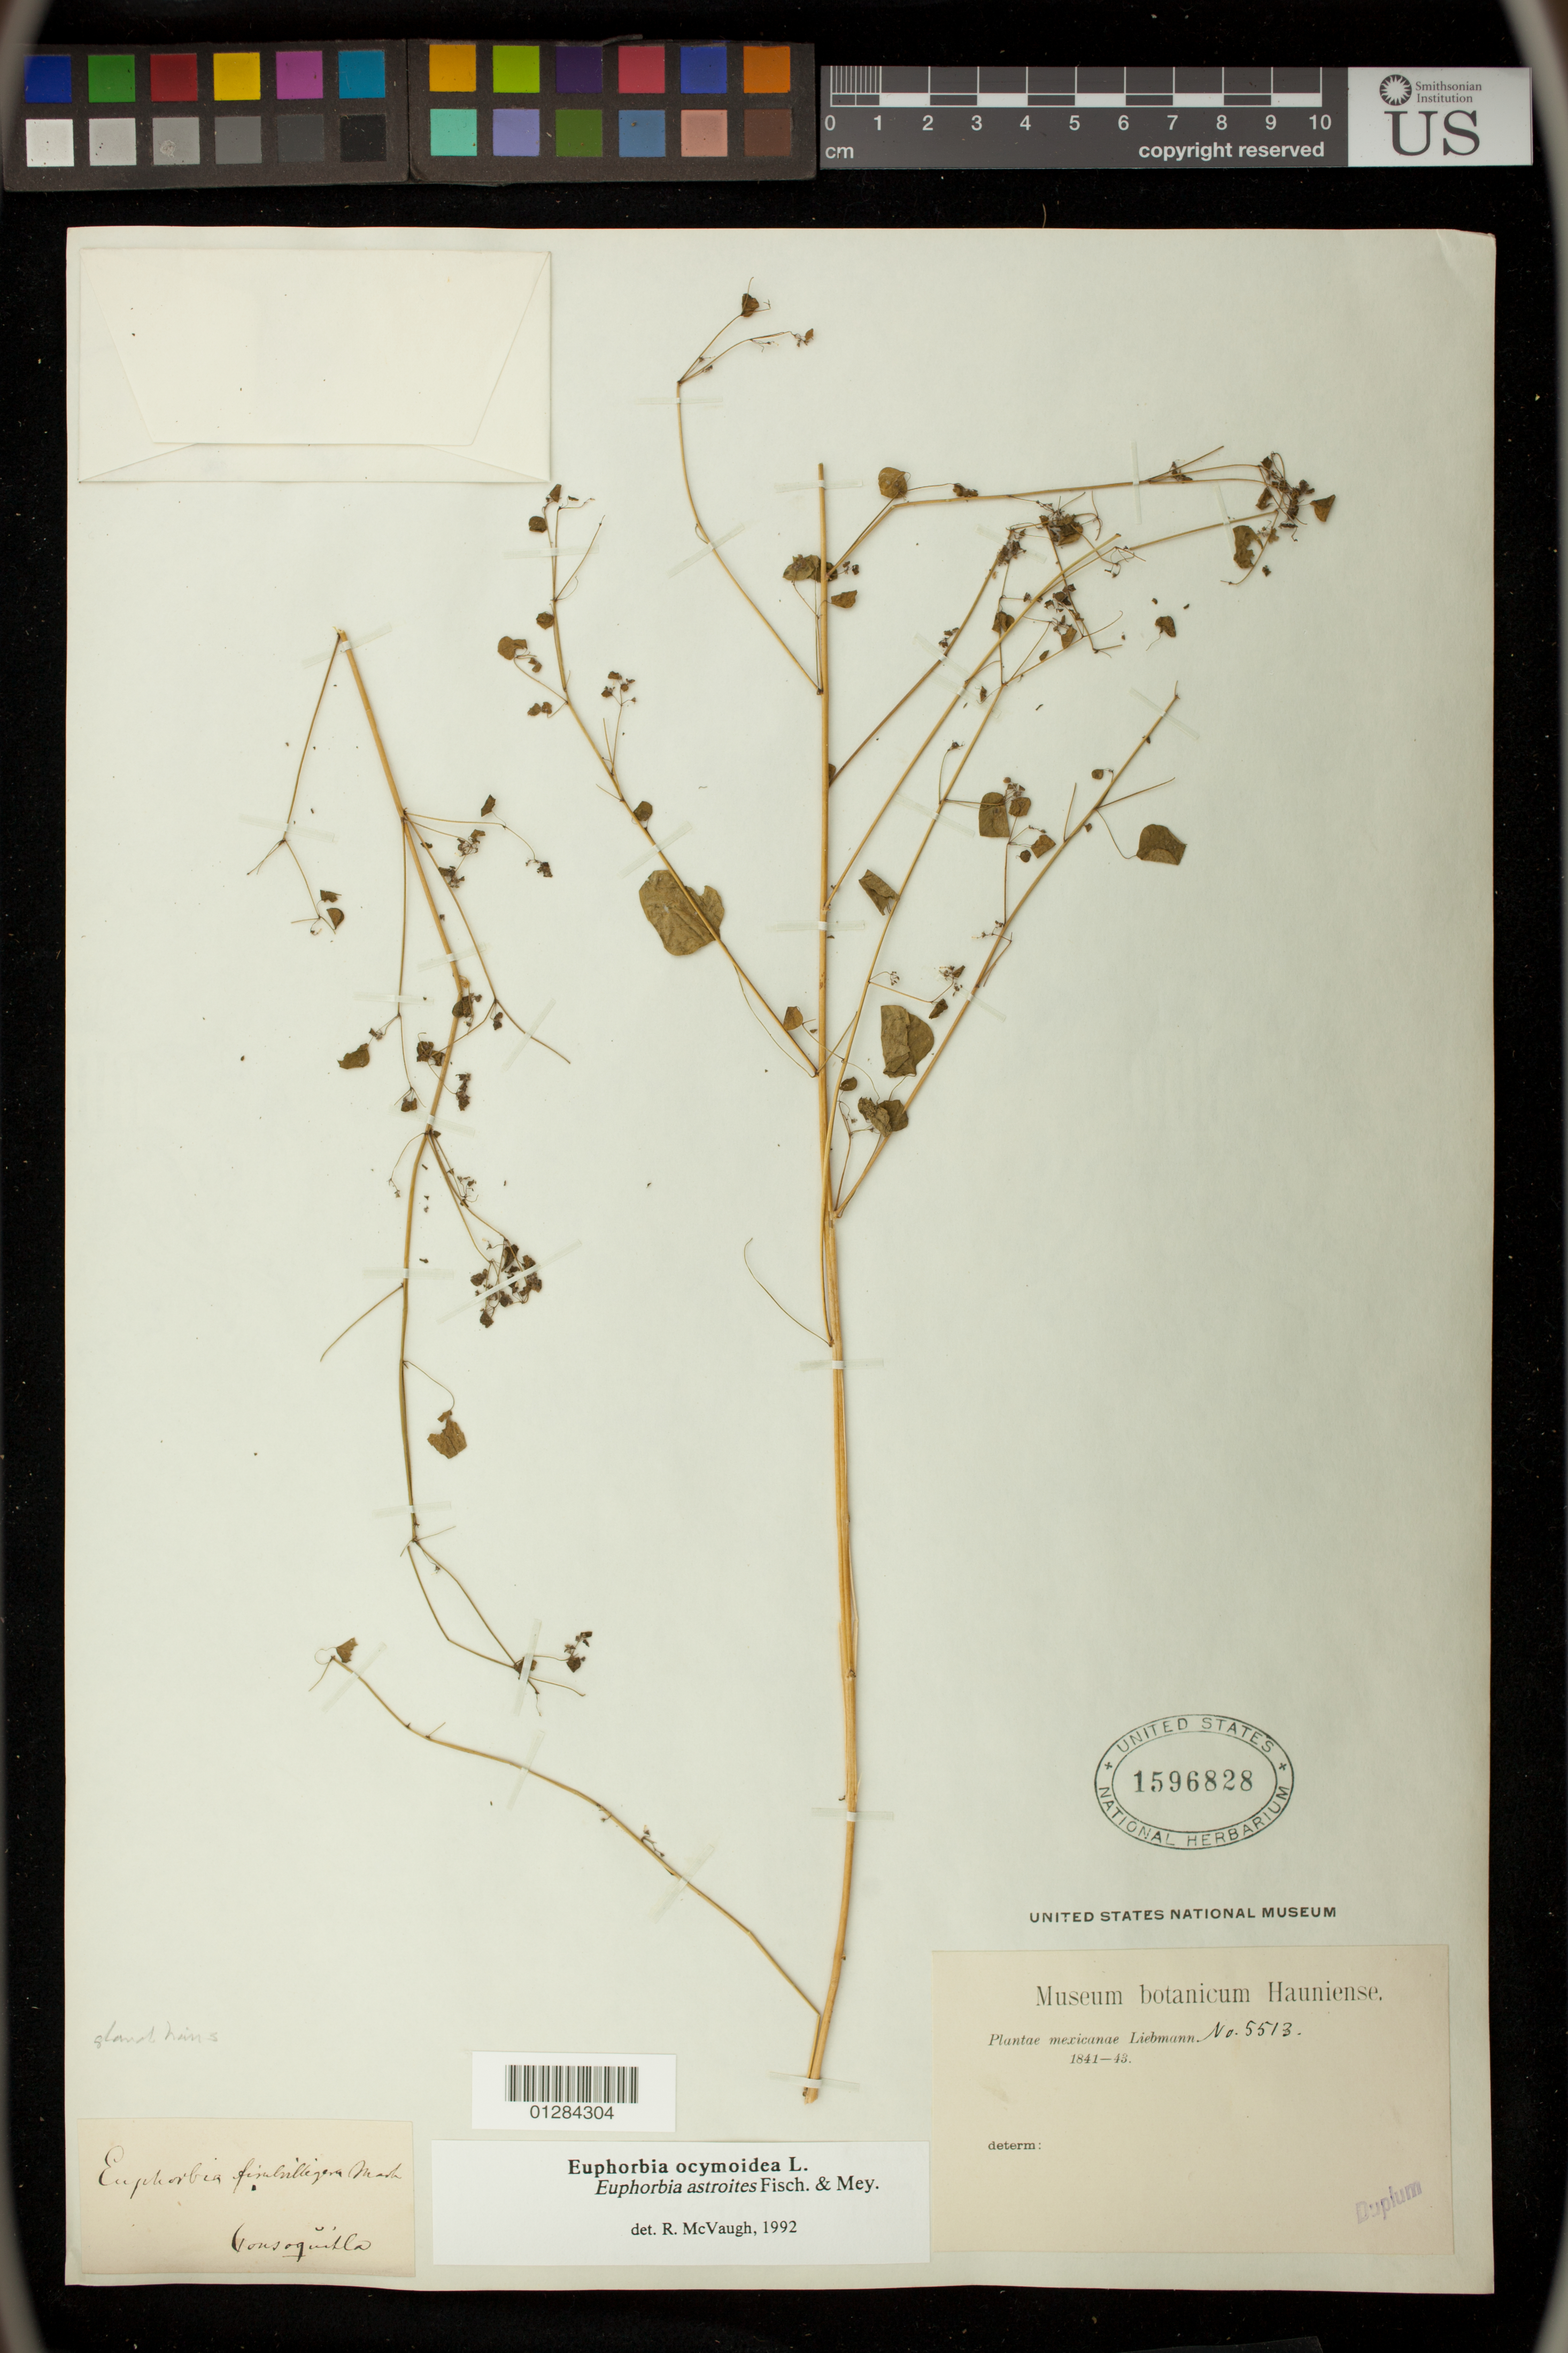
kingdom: Plantae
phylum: Tracheophyta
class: Magnoliopsida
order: Malpighiales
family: Euphorbiaceae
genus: Euphorbia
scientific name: Euphorbia ocymoidea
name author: L.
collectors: F. M. Liebmann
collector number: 5513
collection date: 1841/1843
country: Mexico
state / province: Veracruz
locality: Consoquitla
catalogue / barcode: US 1596828